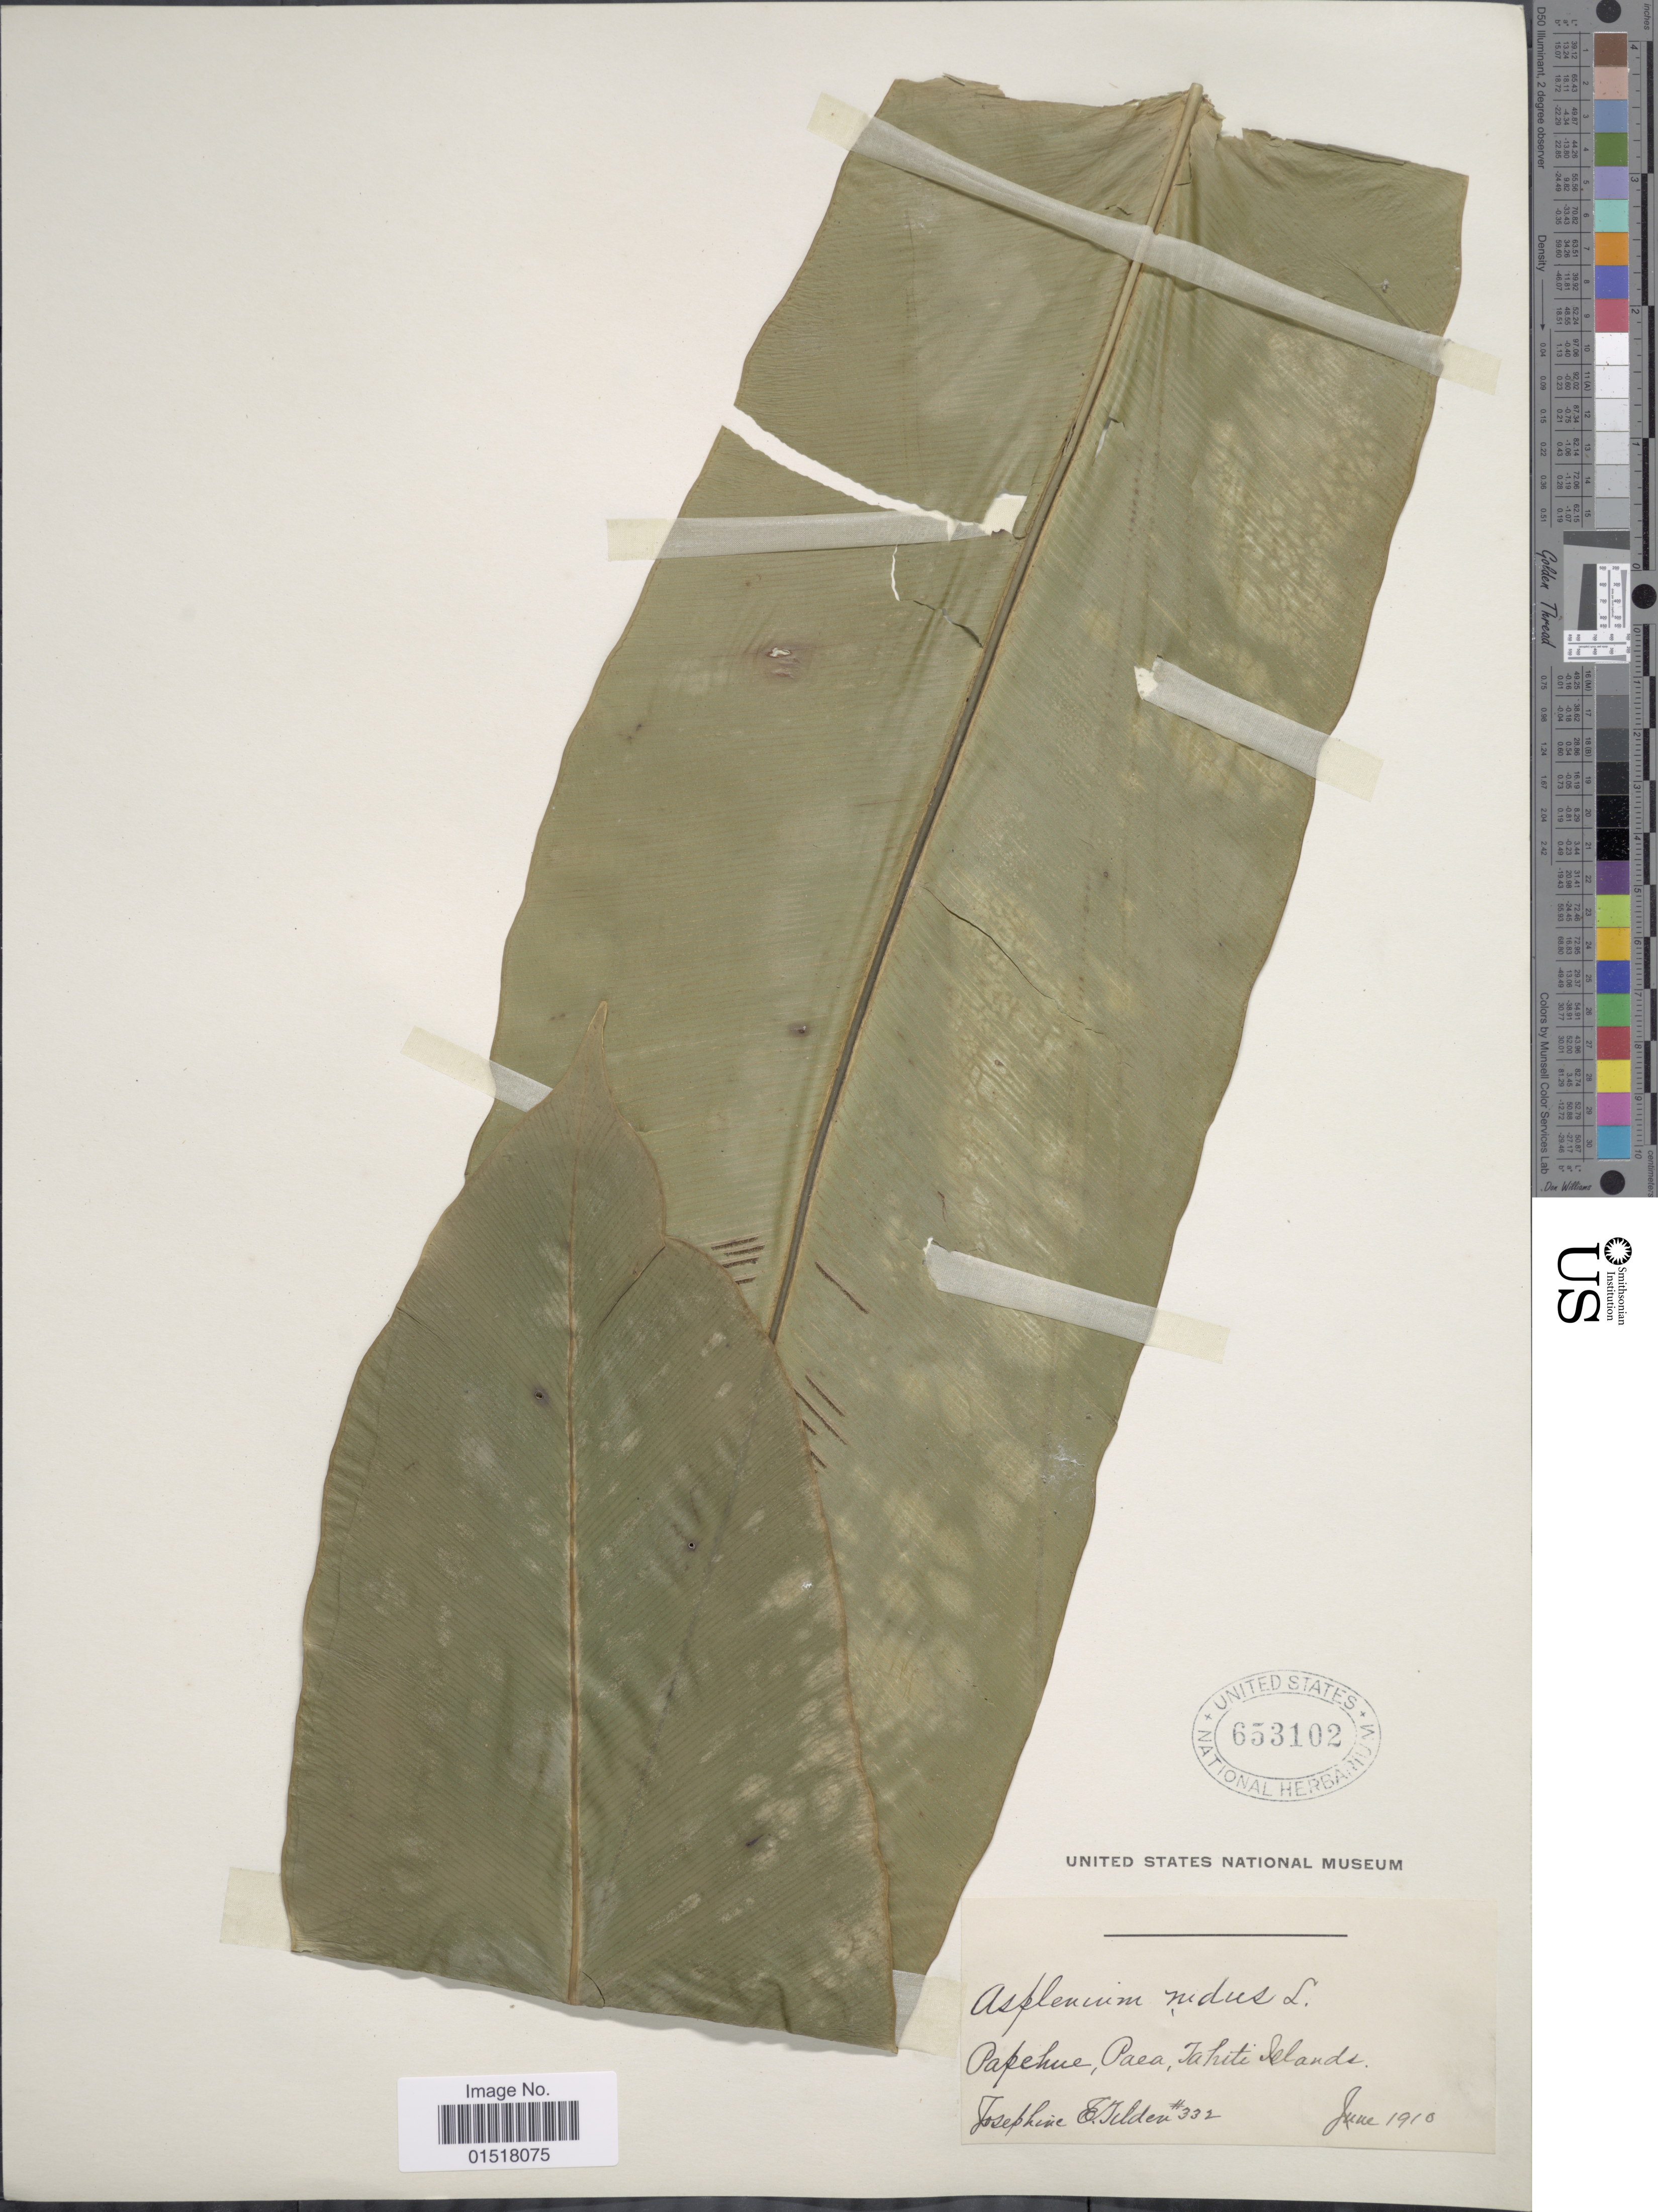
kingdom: Plantae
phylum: Tracheophyta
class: Polypodiopsida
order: Polypodiales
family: Aspleniaceae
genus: Asplenium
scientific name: Asplenium nidus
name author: L.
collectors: J. E. Tilden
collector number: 332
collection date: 1910-06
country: French Polynesia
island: Tahiti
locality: Papehue, Paea, Tahiti Islands.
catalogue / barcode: US 653102